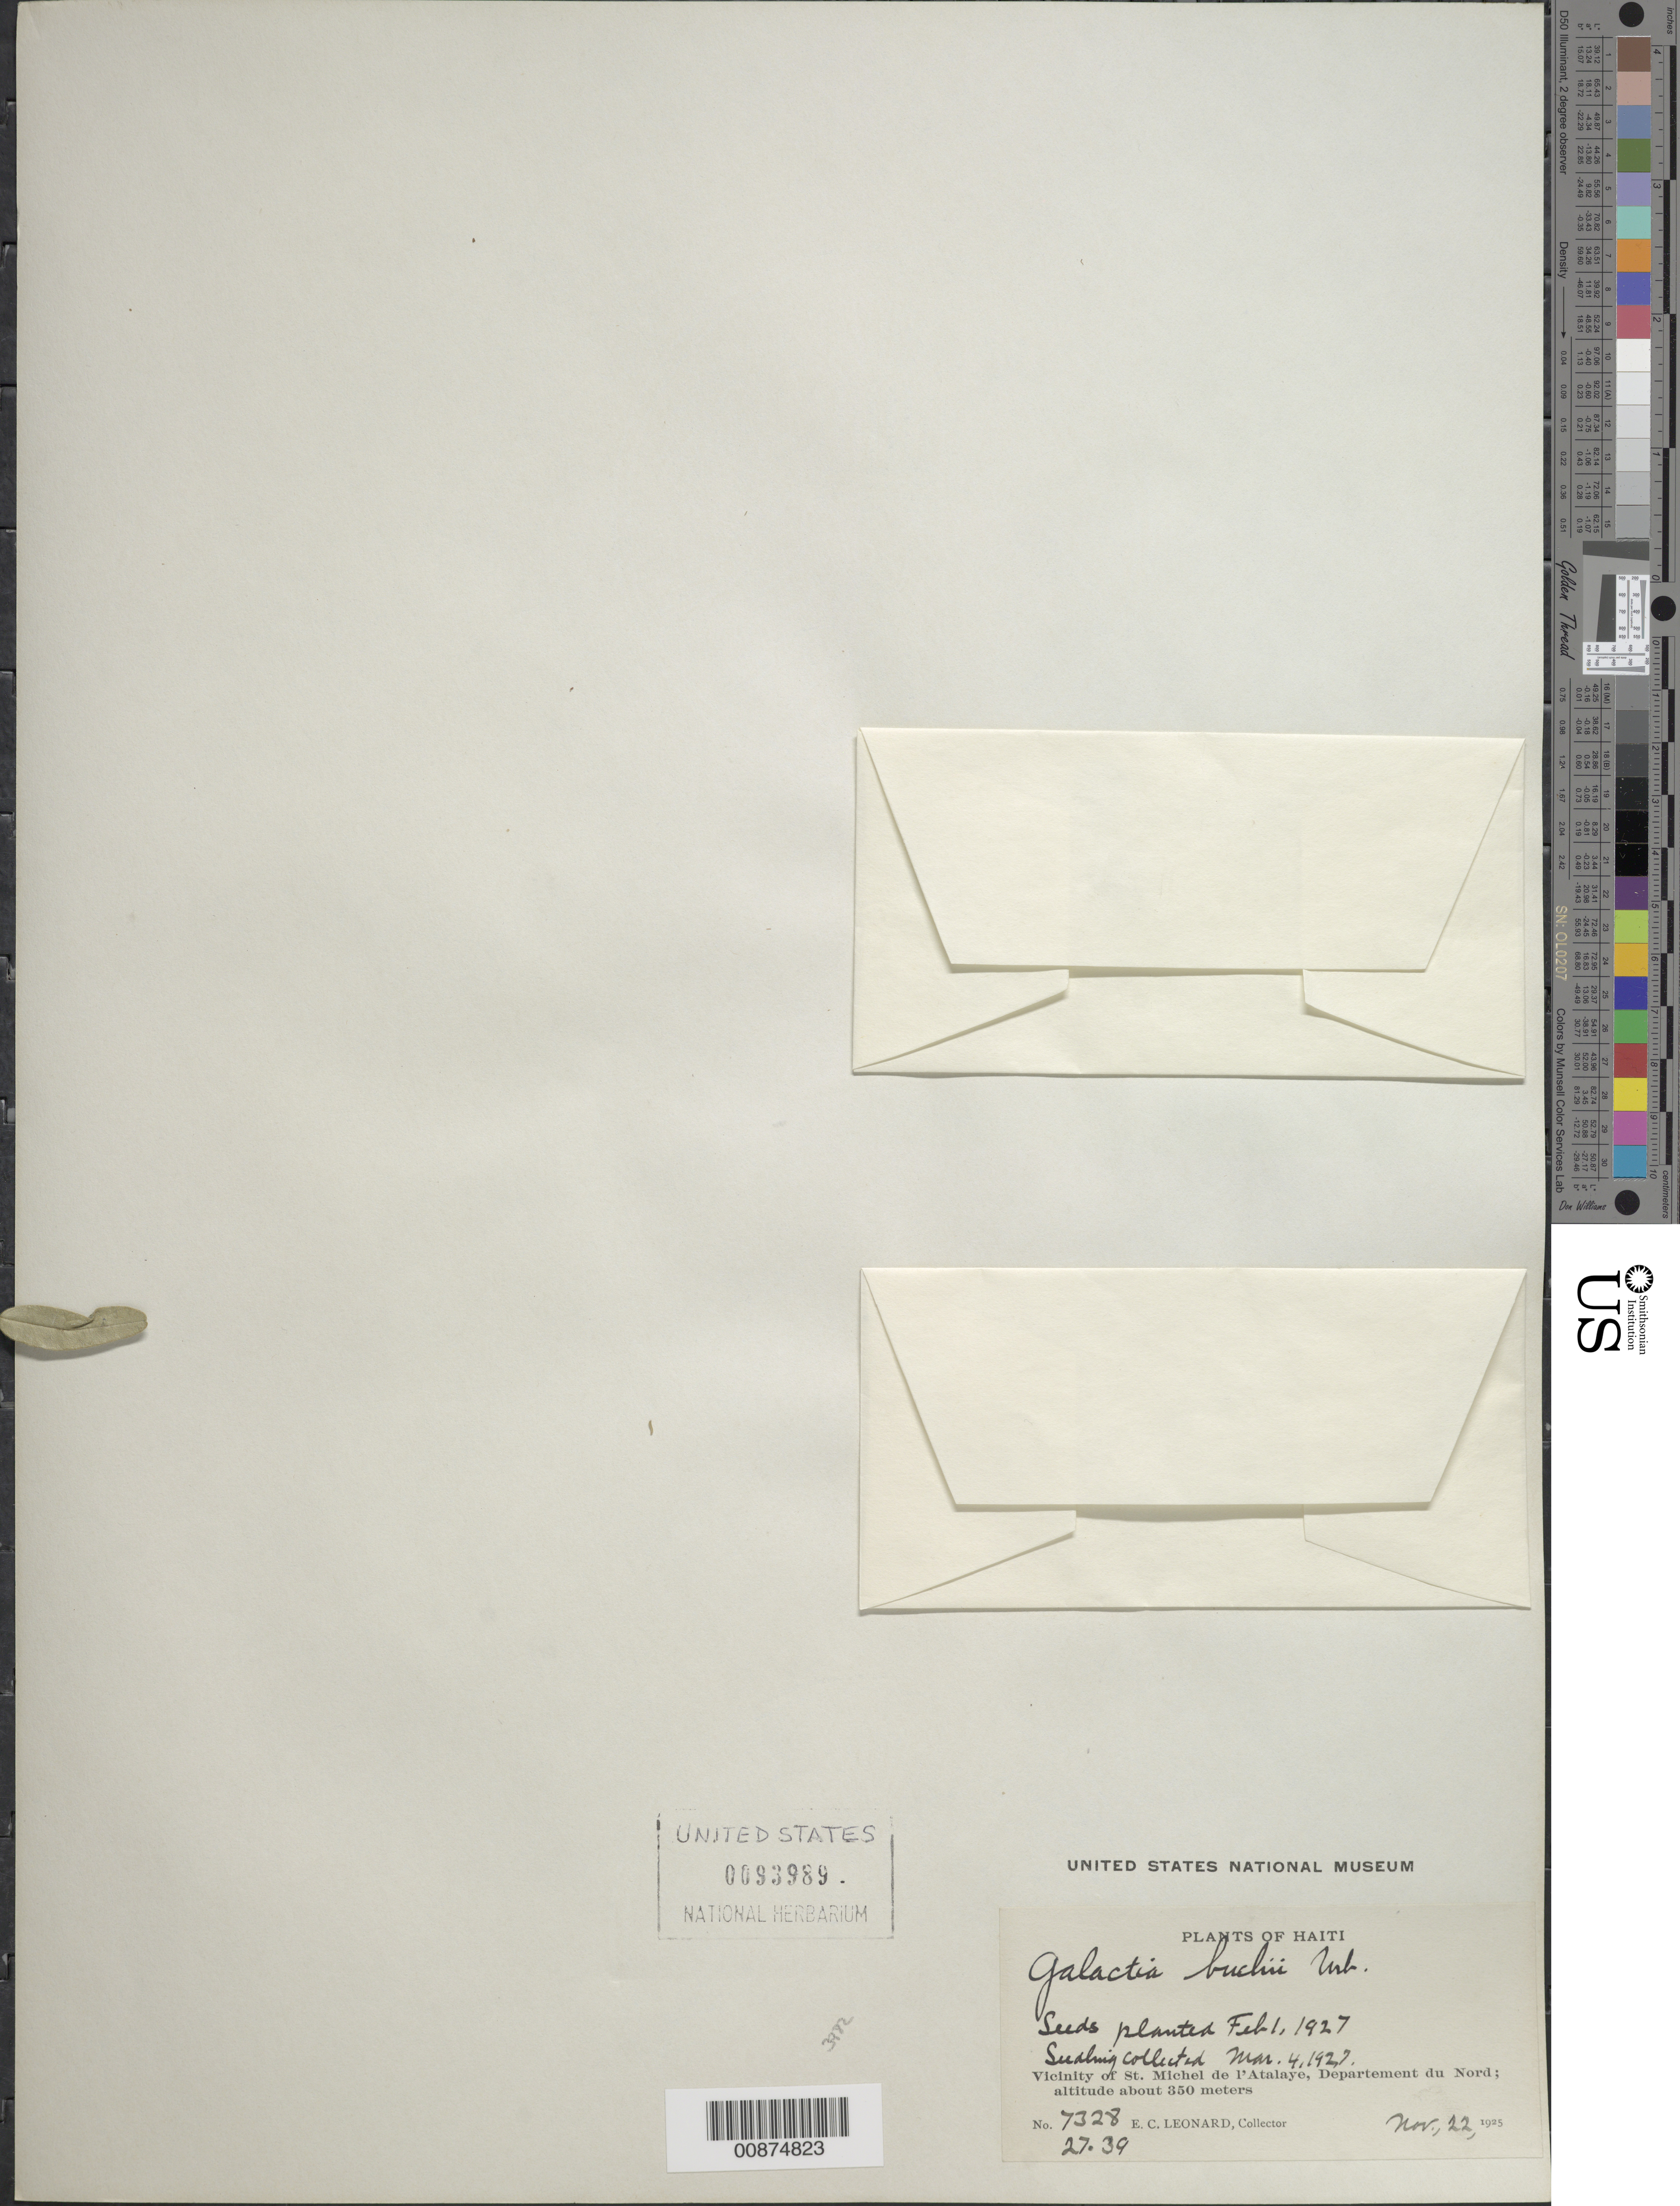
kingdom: Plantae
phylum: Tracheophyta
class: Magnoliopsida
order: Fabales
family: Fabaceae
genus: Galactia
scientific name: Galactia buchii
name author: Urb.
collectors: E. C. Leonard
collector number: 7328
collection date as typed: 22 Nov 1925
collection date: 1925-11-22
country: Haiti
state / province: Nord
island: Hispaniola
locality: Vicinity of St. Michel de l'Atalaye.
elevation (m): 350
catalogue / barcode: US 93989